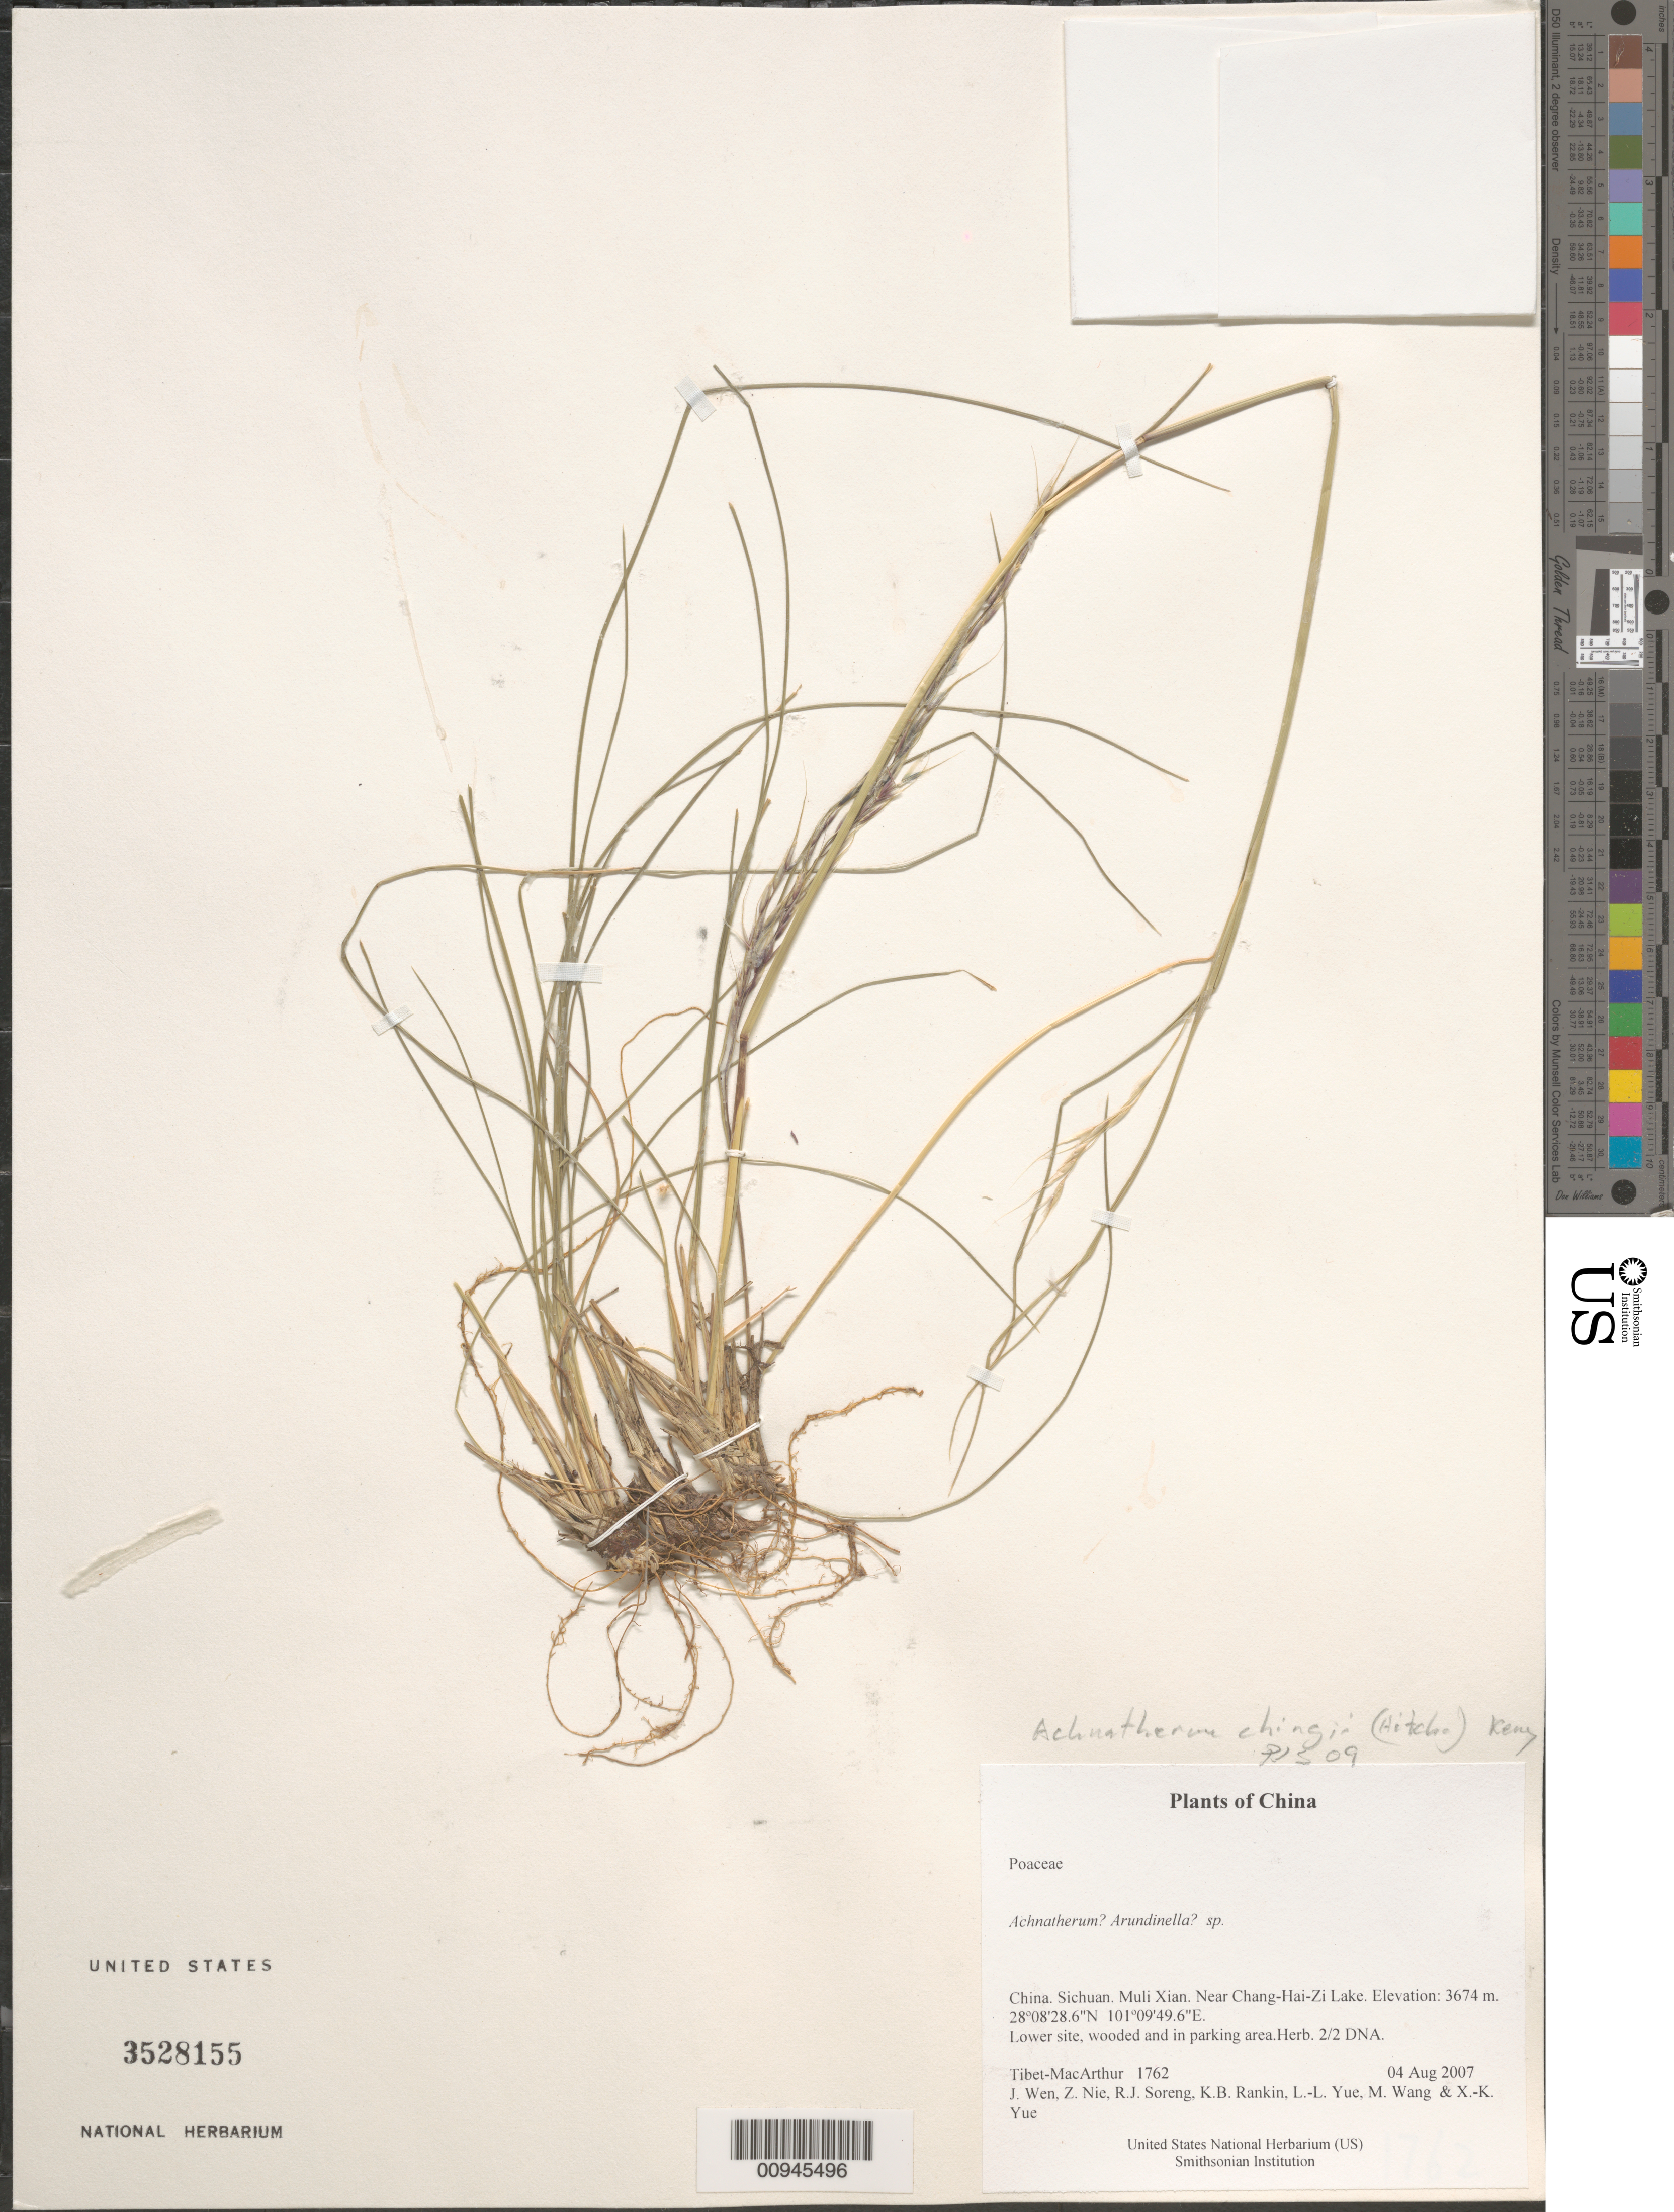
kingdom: Plantae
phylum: Tracheophyta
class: Liliopsida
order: Poales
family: Poaceae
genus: Achnatherum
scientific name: Achnatherum chingii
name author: (Hitchc.) Keng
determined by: Soreng, Robert J., Research Associate (BOT), Smithsonian Institution - National Museum of Natural History (UNITED STATES)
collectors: Tibet-MacArthur, J. Wen, Z. Nie, R. J. Soreng, K. Rankin, L. Yue, M. Wang & X. Yue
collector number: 1762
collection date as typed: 04 Aug 2007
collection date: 2007-08-04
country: China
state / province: Sichuan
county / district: Muli Xian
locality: Near Chang-Hai-Zi Lake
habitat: Lower site, wooded and in parking area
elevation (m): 3674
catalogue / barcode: US 3528155